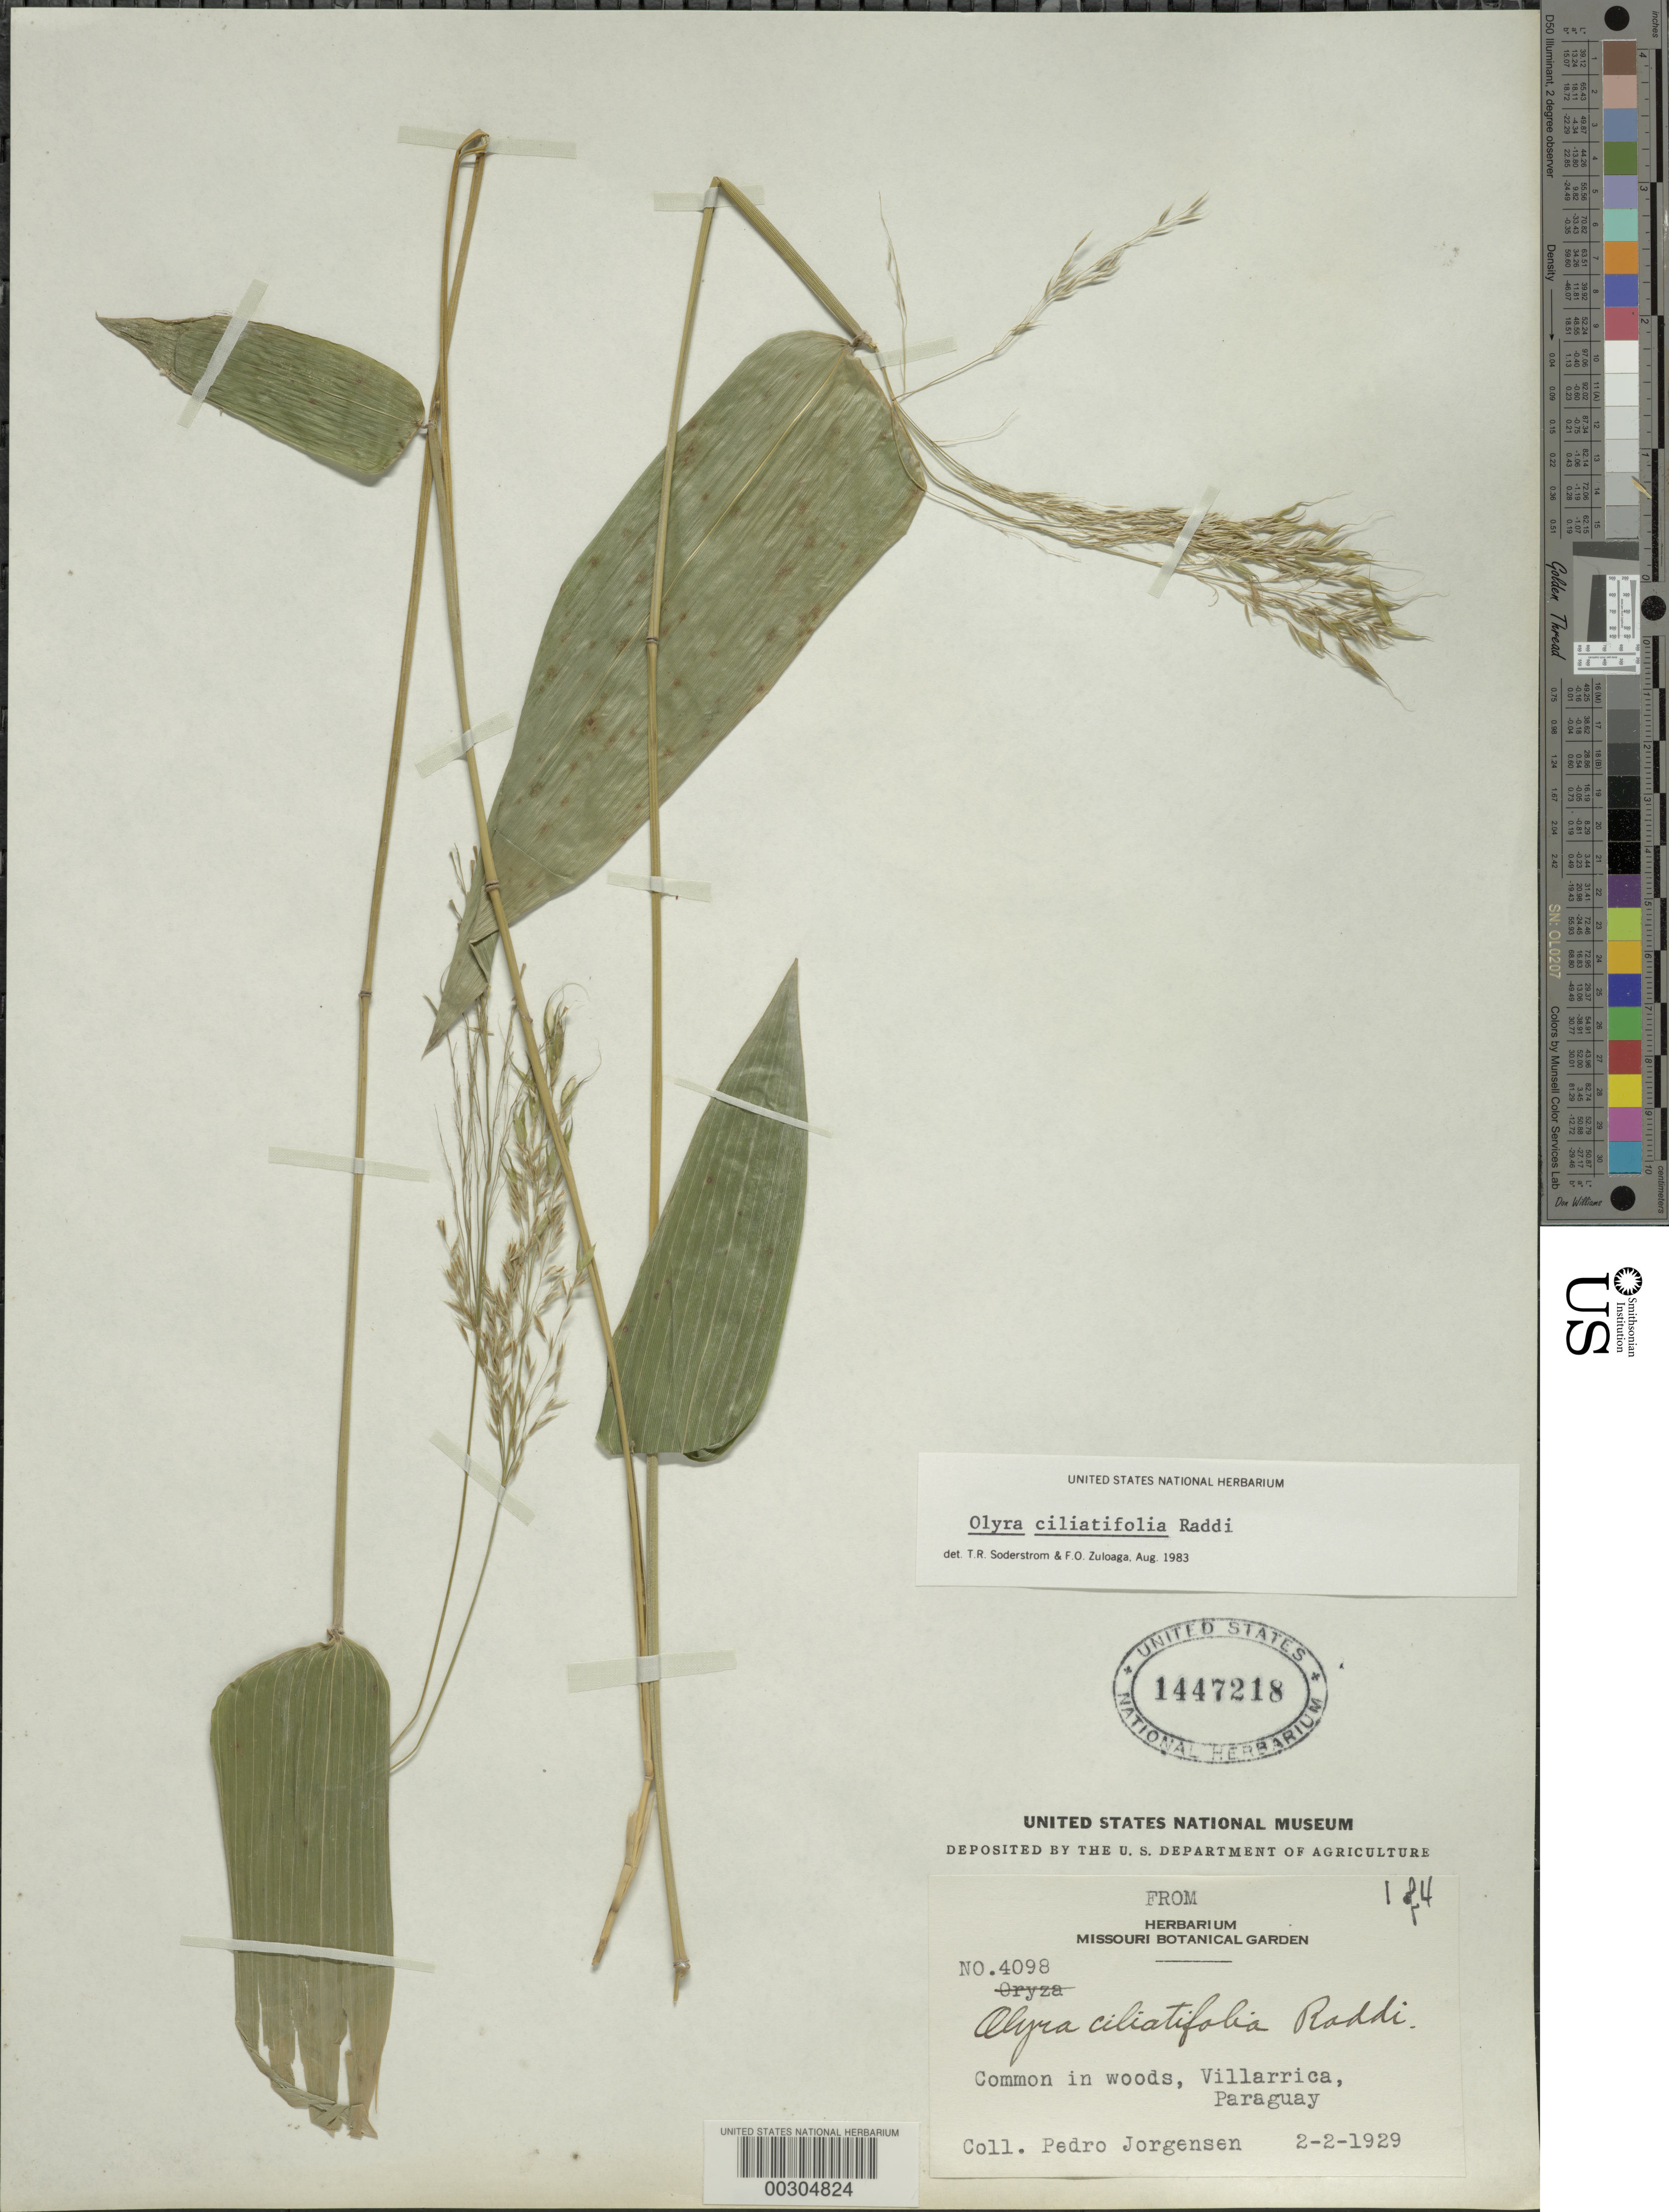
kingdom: Plantae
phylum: Tracheophyta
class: Liliopsida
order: Poales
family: Poaceae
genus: Olyra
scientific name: Olyra ciliatifolia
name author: Raddi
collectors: P. Jorgensen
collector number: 4098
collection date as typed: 02 Feb 1929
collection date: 1929-02-02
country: Paraguay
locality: Villarrica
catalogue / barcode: US 1447218